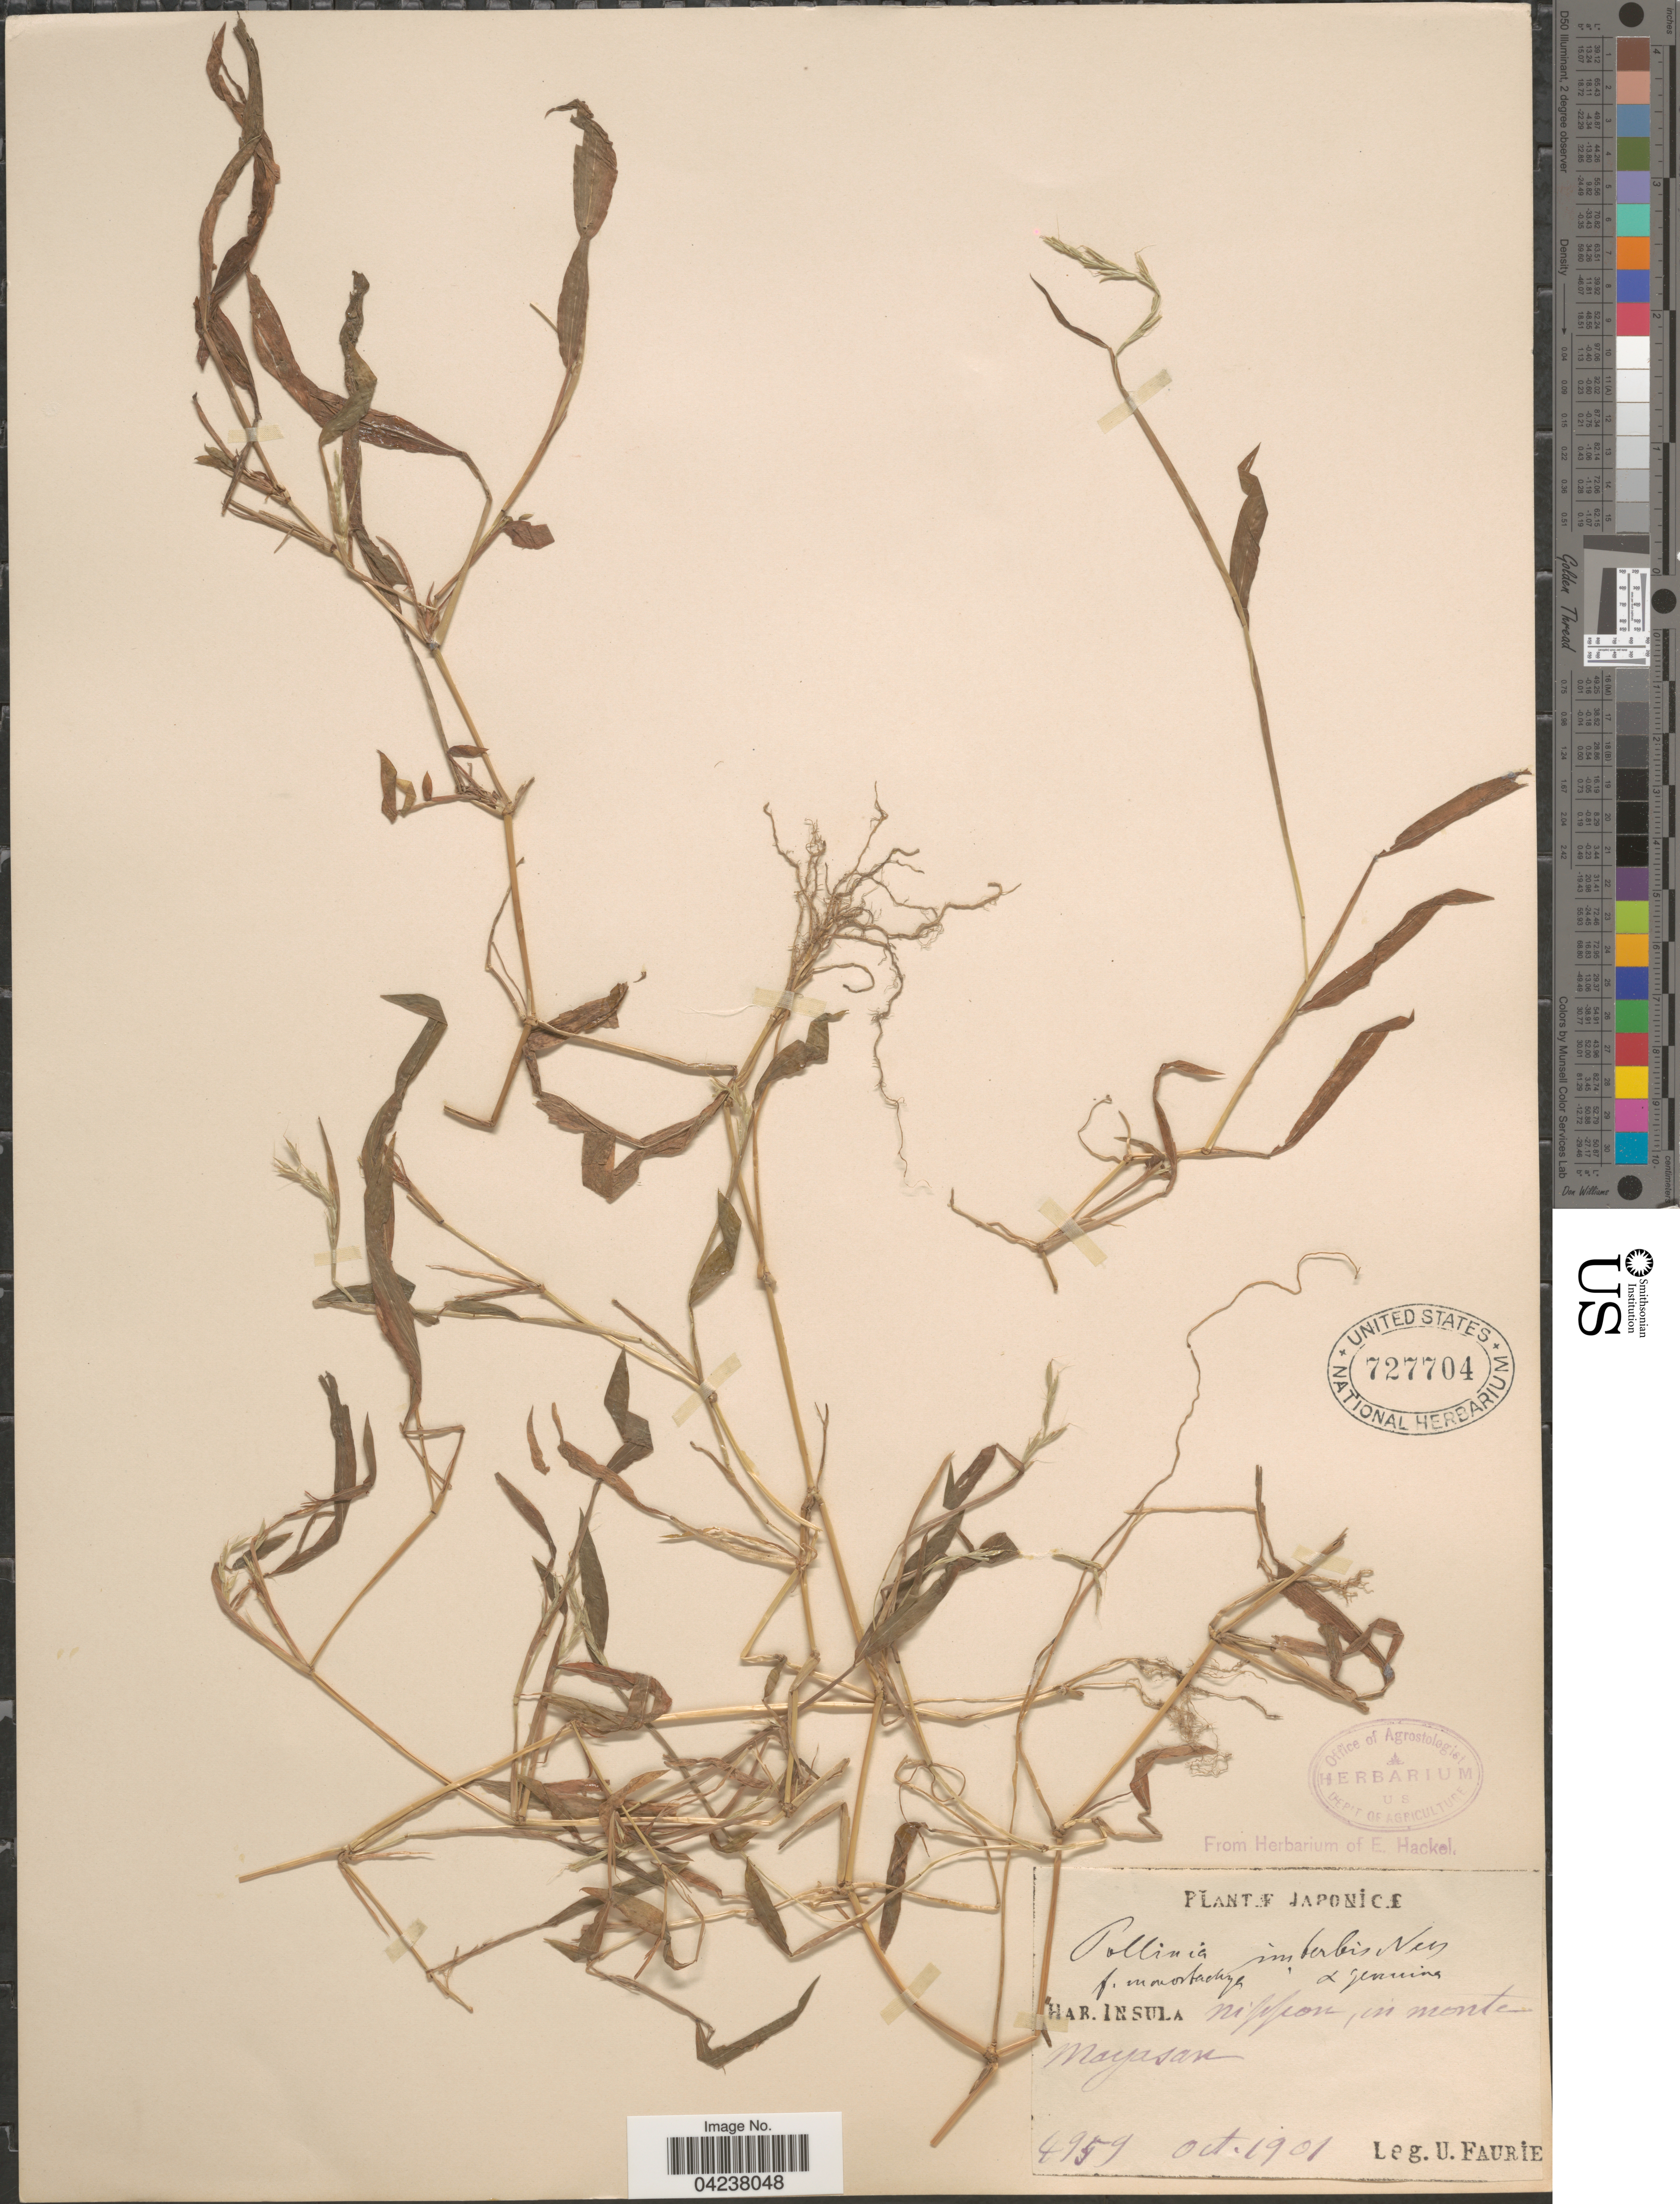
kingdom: Plantae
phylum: Tracheophyta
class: Liliopsida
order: Poales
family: Poaceae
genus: Microstegium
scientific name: Microstegium vimineum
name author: (Trin.) A. Camus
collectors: U. Faurie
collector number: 4959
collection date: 1901-10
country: Japan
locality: Insula Nippon, in monte Mayasan.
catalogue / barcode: US 727704